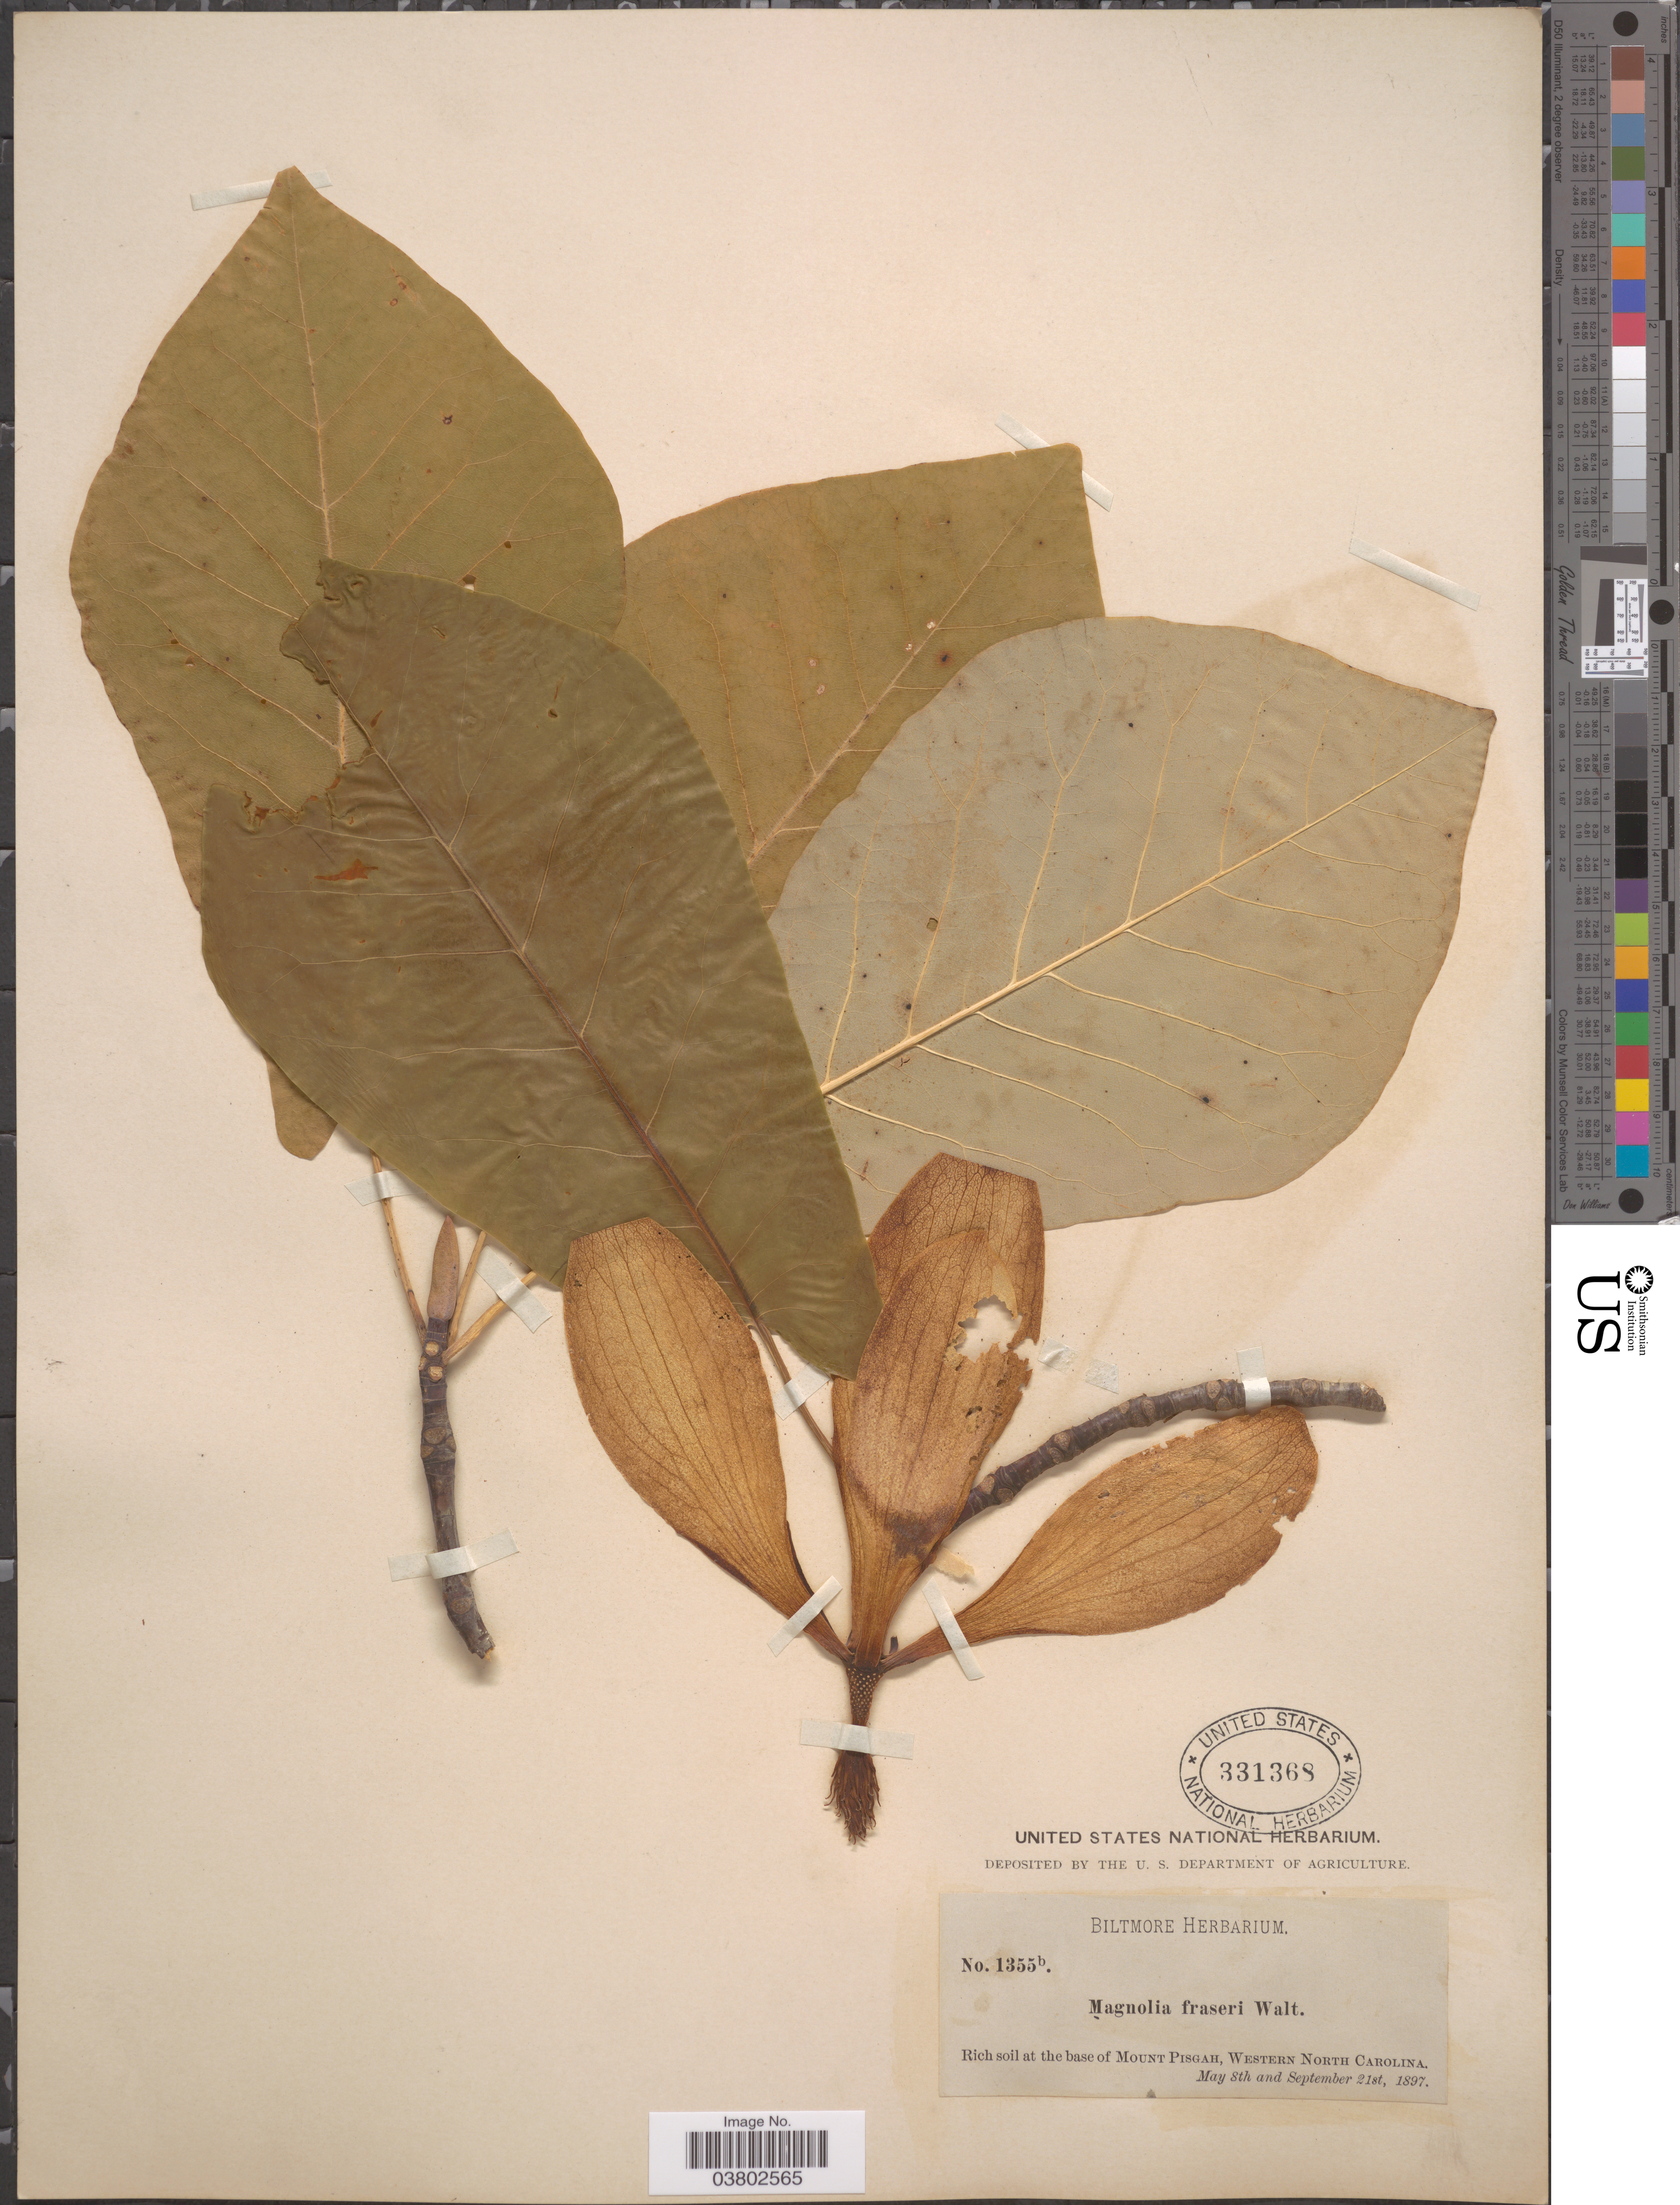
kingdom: Plantae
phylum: Tracheophyta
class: Magnoliopsida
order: Magnoliales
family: Magnoliaceae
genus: Magnolia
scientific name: Magnolia fraseri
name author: Walter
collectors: ex herb. Biltmore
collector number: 1355b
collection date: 1897-05-08/1897-09-21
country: United States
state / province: North Carolina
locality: Rick soil at the base of Mount Pisgah, Western North Carolina.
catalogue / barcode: US 331368